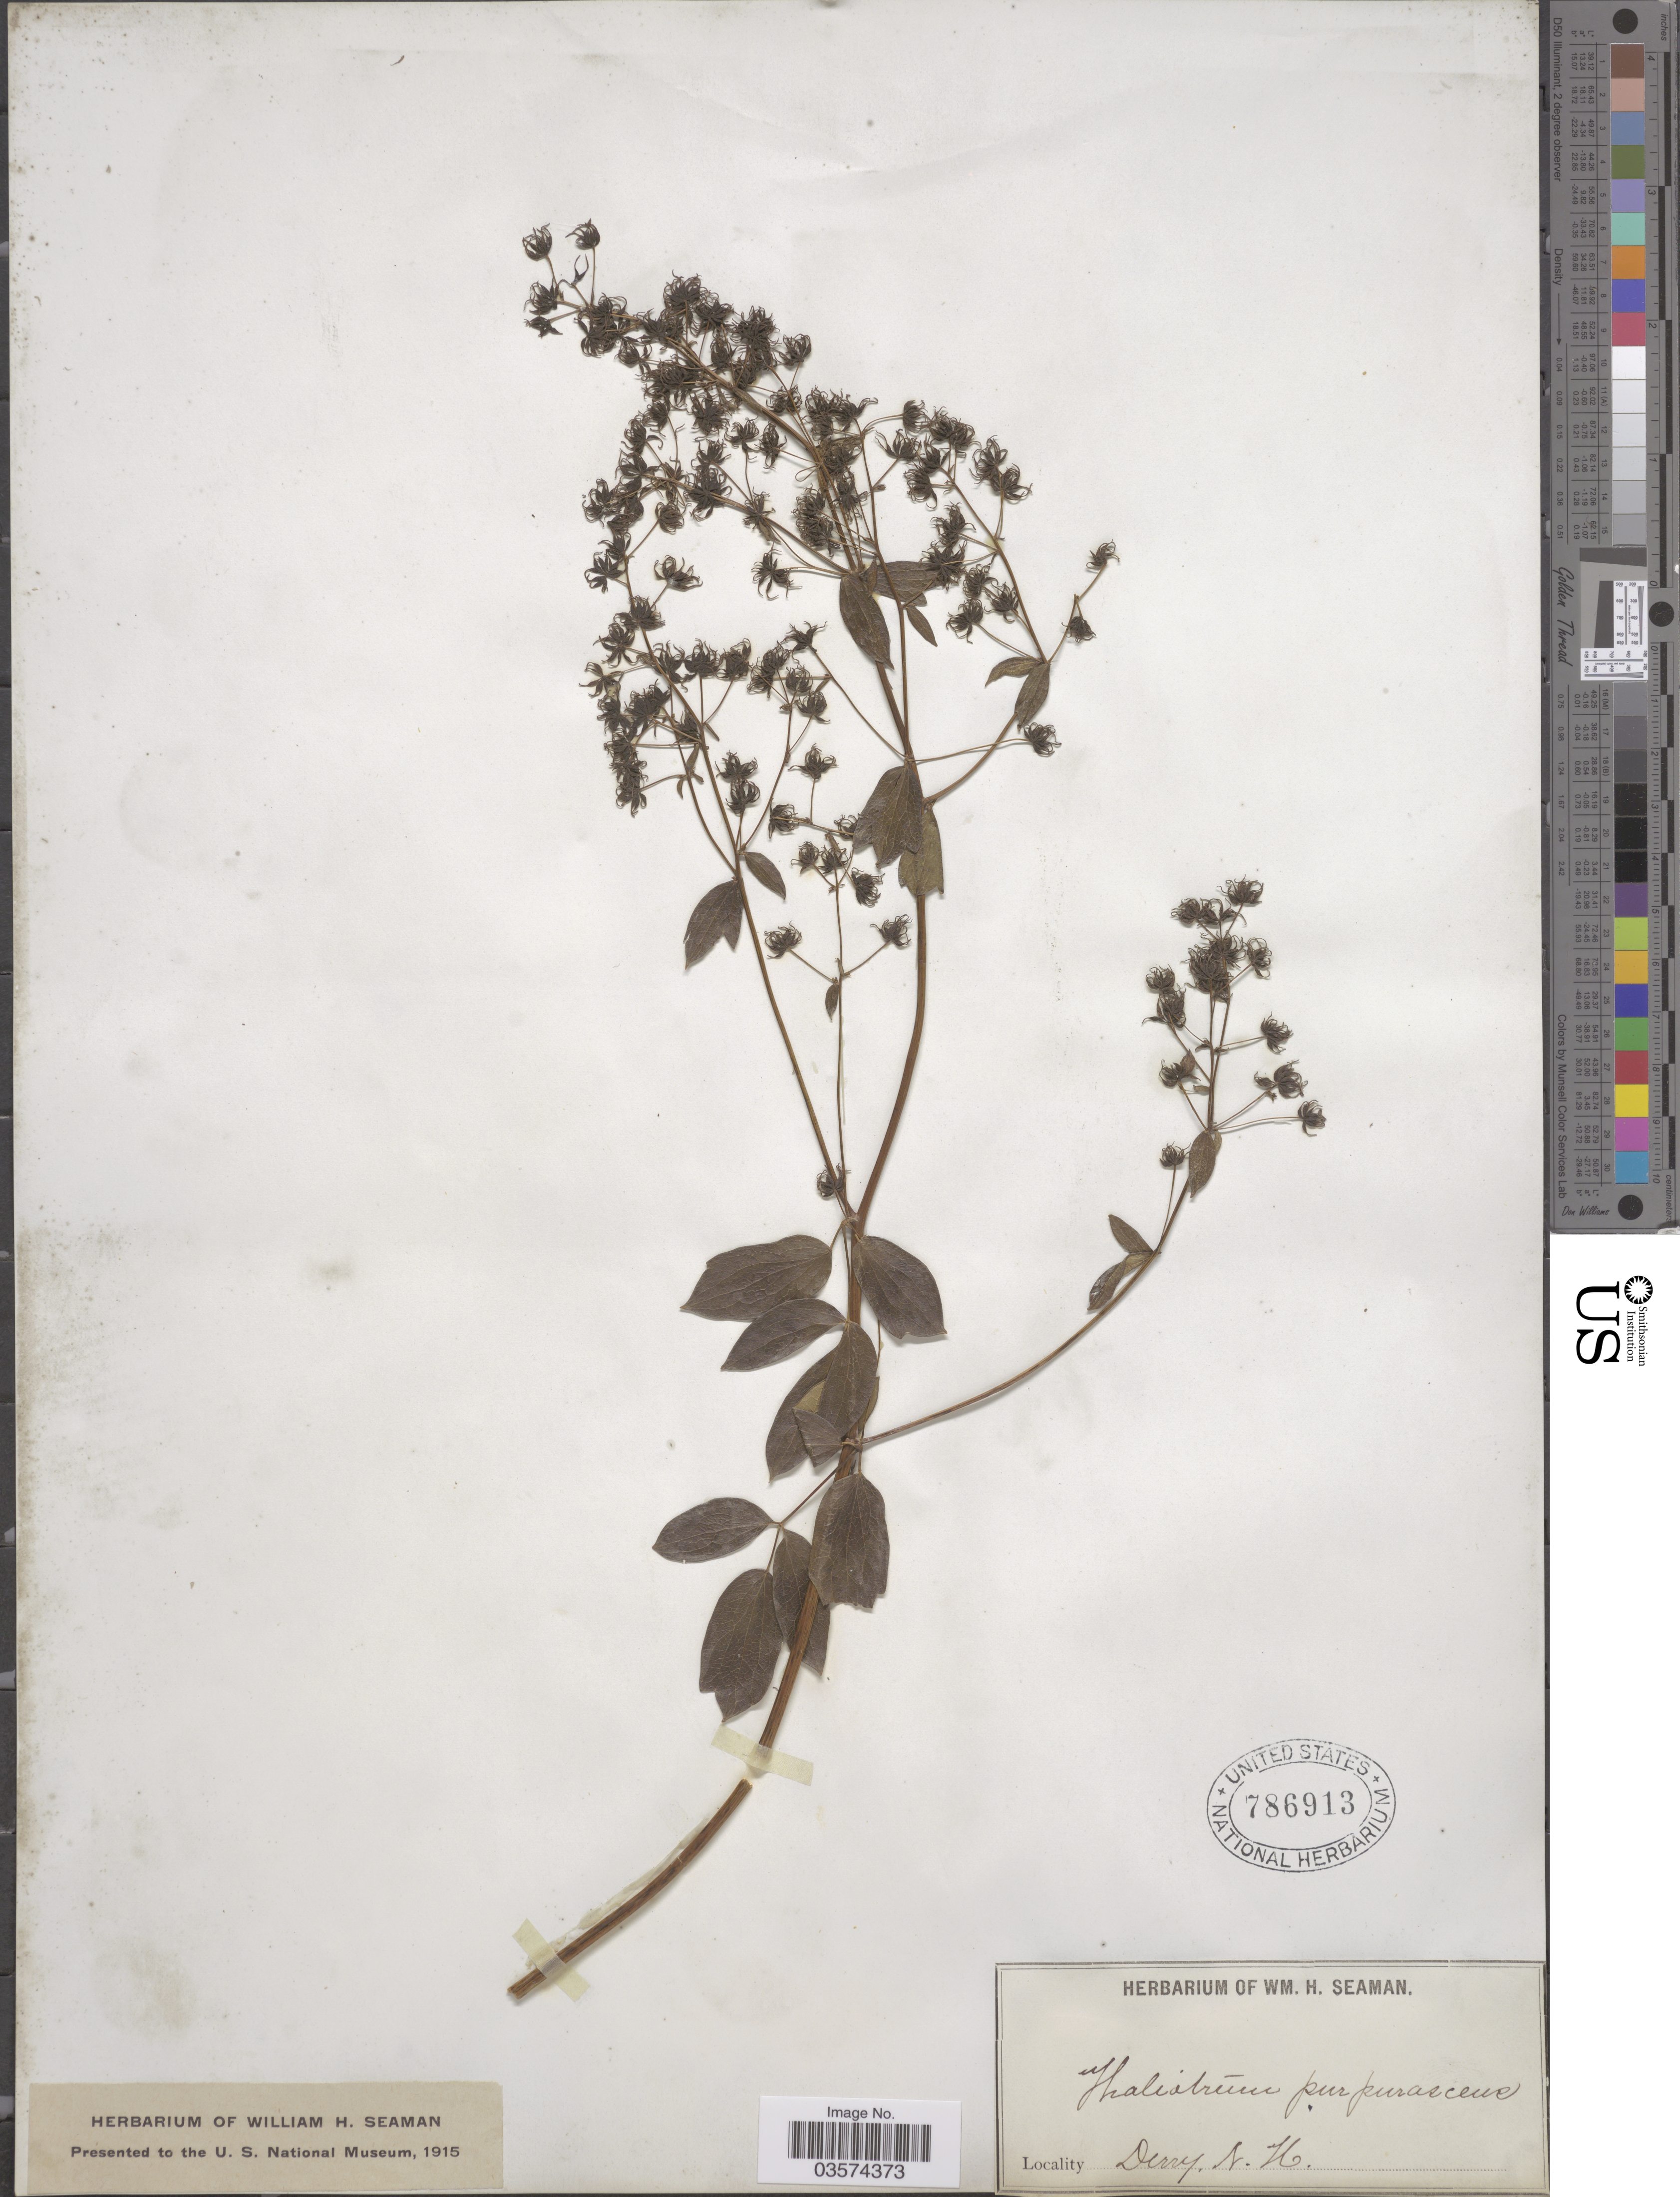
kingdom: Plantae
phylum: Tracheophyta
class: Magnoliopsida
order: Ranunculales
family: Ranunculaceae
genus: Thalictrum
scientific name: Thalictrum amphibolum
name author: Greene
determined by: Strong, Mark T., (BOT), Smithsonian Institution - National Museum of Natural History (UNITED STATES)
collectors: Ex herb. W. H. Seaman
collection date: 1915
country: United States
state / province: New Hampshire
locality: Derry.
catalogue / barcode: US 786913